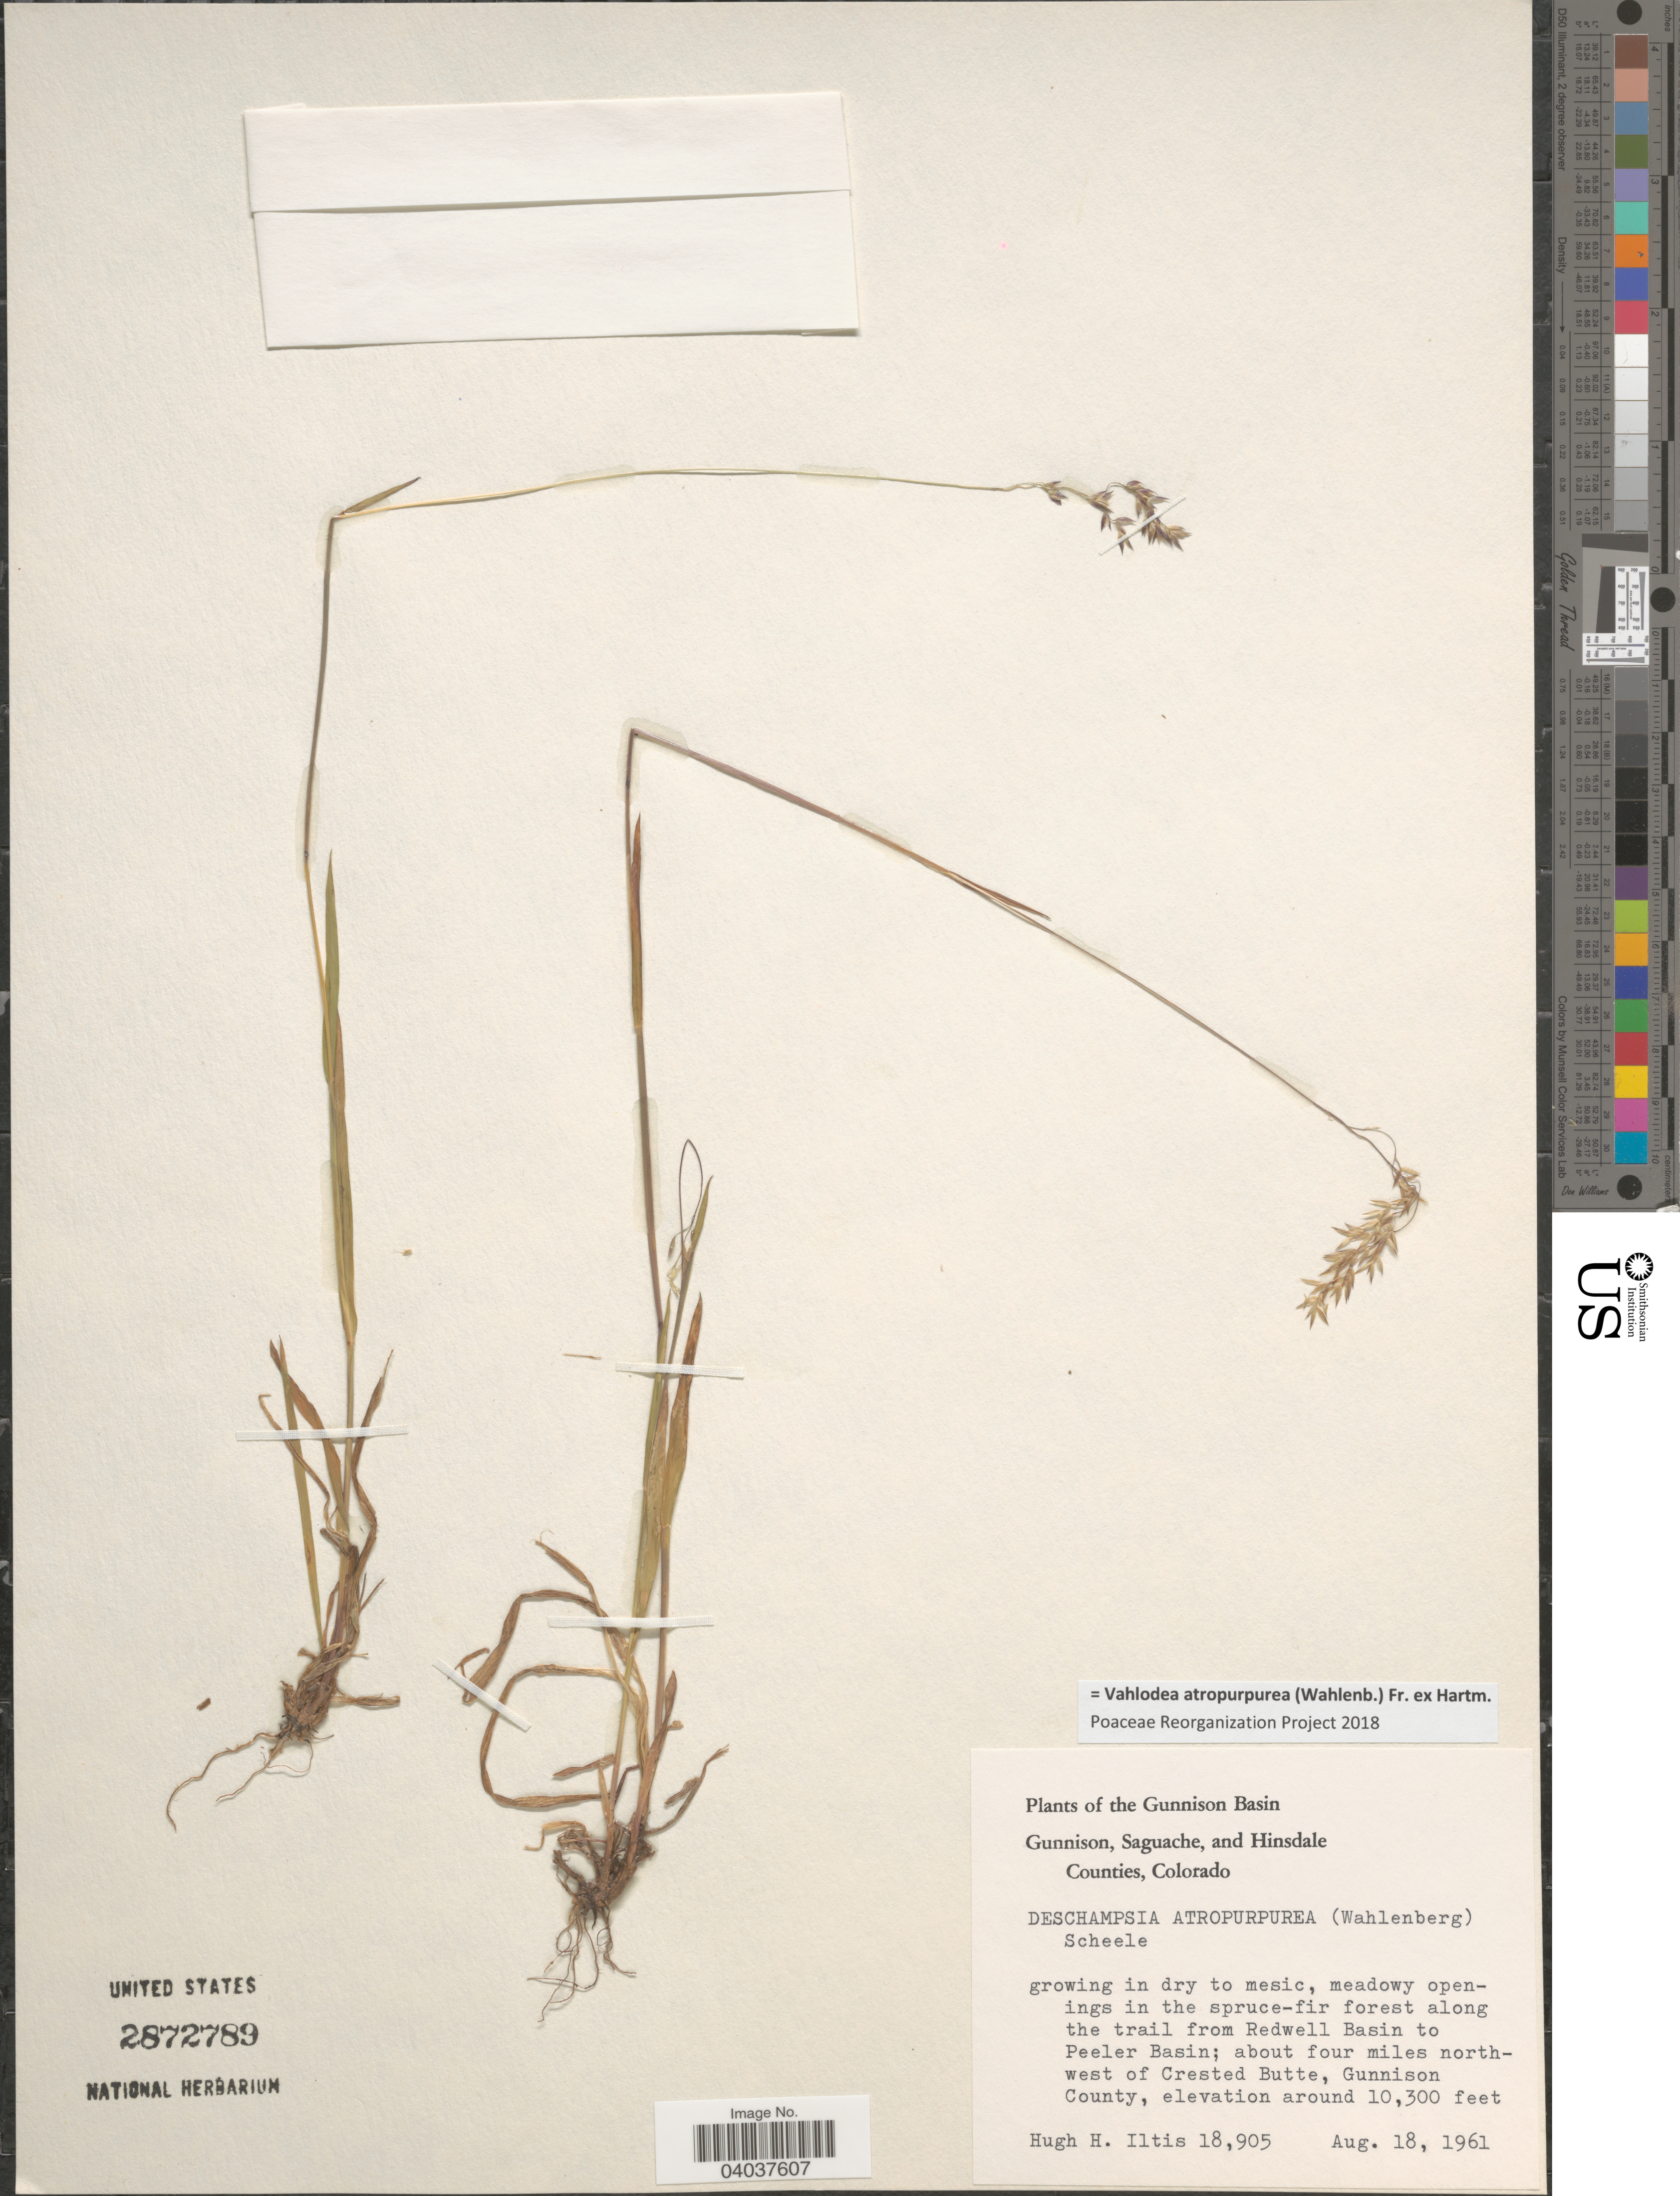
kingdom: Plantae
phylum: Tracheophyta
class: Liliopsida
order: Poales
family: Poaceae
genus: Vahlodea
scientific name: Vahlodea atropurpurea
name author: (Wahlenb.) Fr. ex Hartm.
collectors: H. Iltis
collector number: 18905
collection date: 1961-08-18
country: United States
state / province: Colorado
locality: The Gunnison Basin. Along the trail from Redwell Basin to Peeler Basin; about four miles northwest of Crested Butte, Gunnison County.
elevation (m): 3139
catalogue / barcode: US 2872789